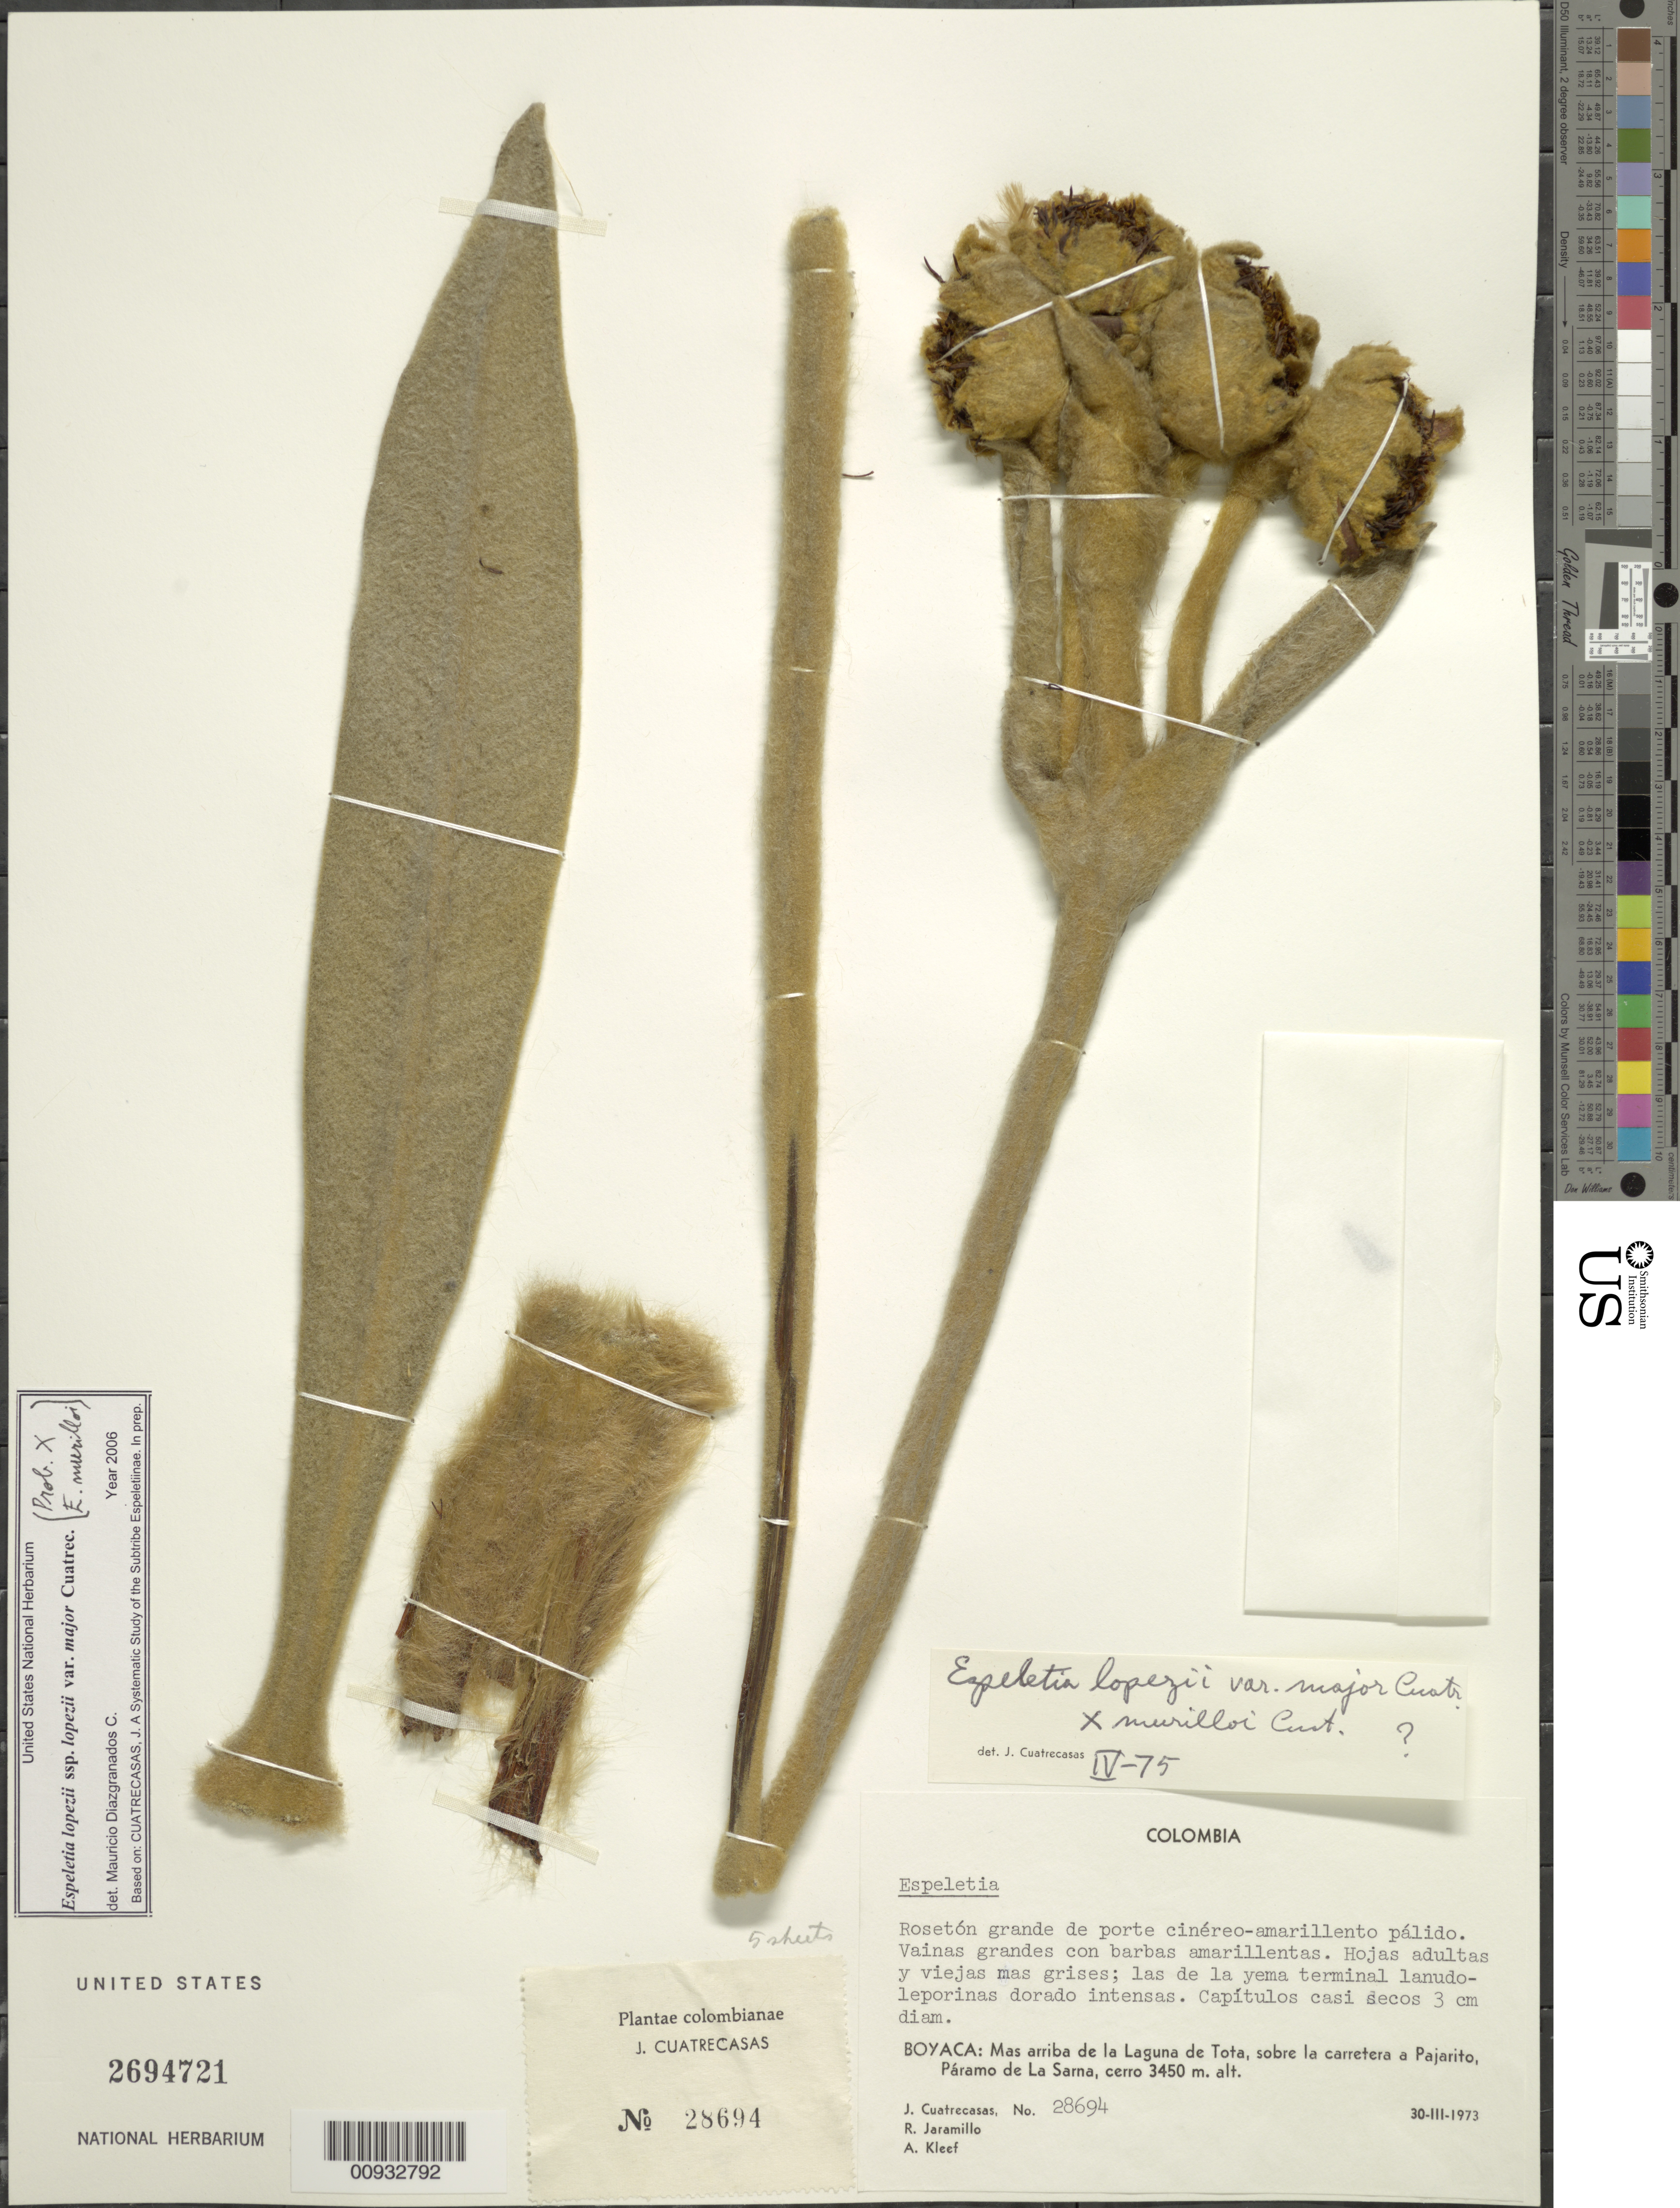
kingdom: Plantae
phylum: Tracheophyta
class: Magnoliopsida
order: Asterales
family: Asteraceae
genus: Espeletia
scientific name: Espeletia lopezii var. major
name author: Cuatrec.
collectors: J. Cuatrecasas, R. Jaramillo M. & A. Kleef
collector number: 28694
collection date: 1973-03-30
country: Colombia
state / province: Boyacá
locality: Mas arriba de la Laguna de Tota, sobre la carretera a Pajarito, Paramo de La Sarna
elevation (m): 3450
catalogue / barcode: US 2694721